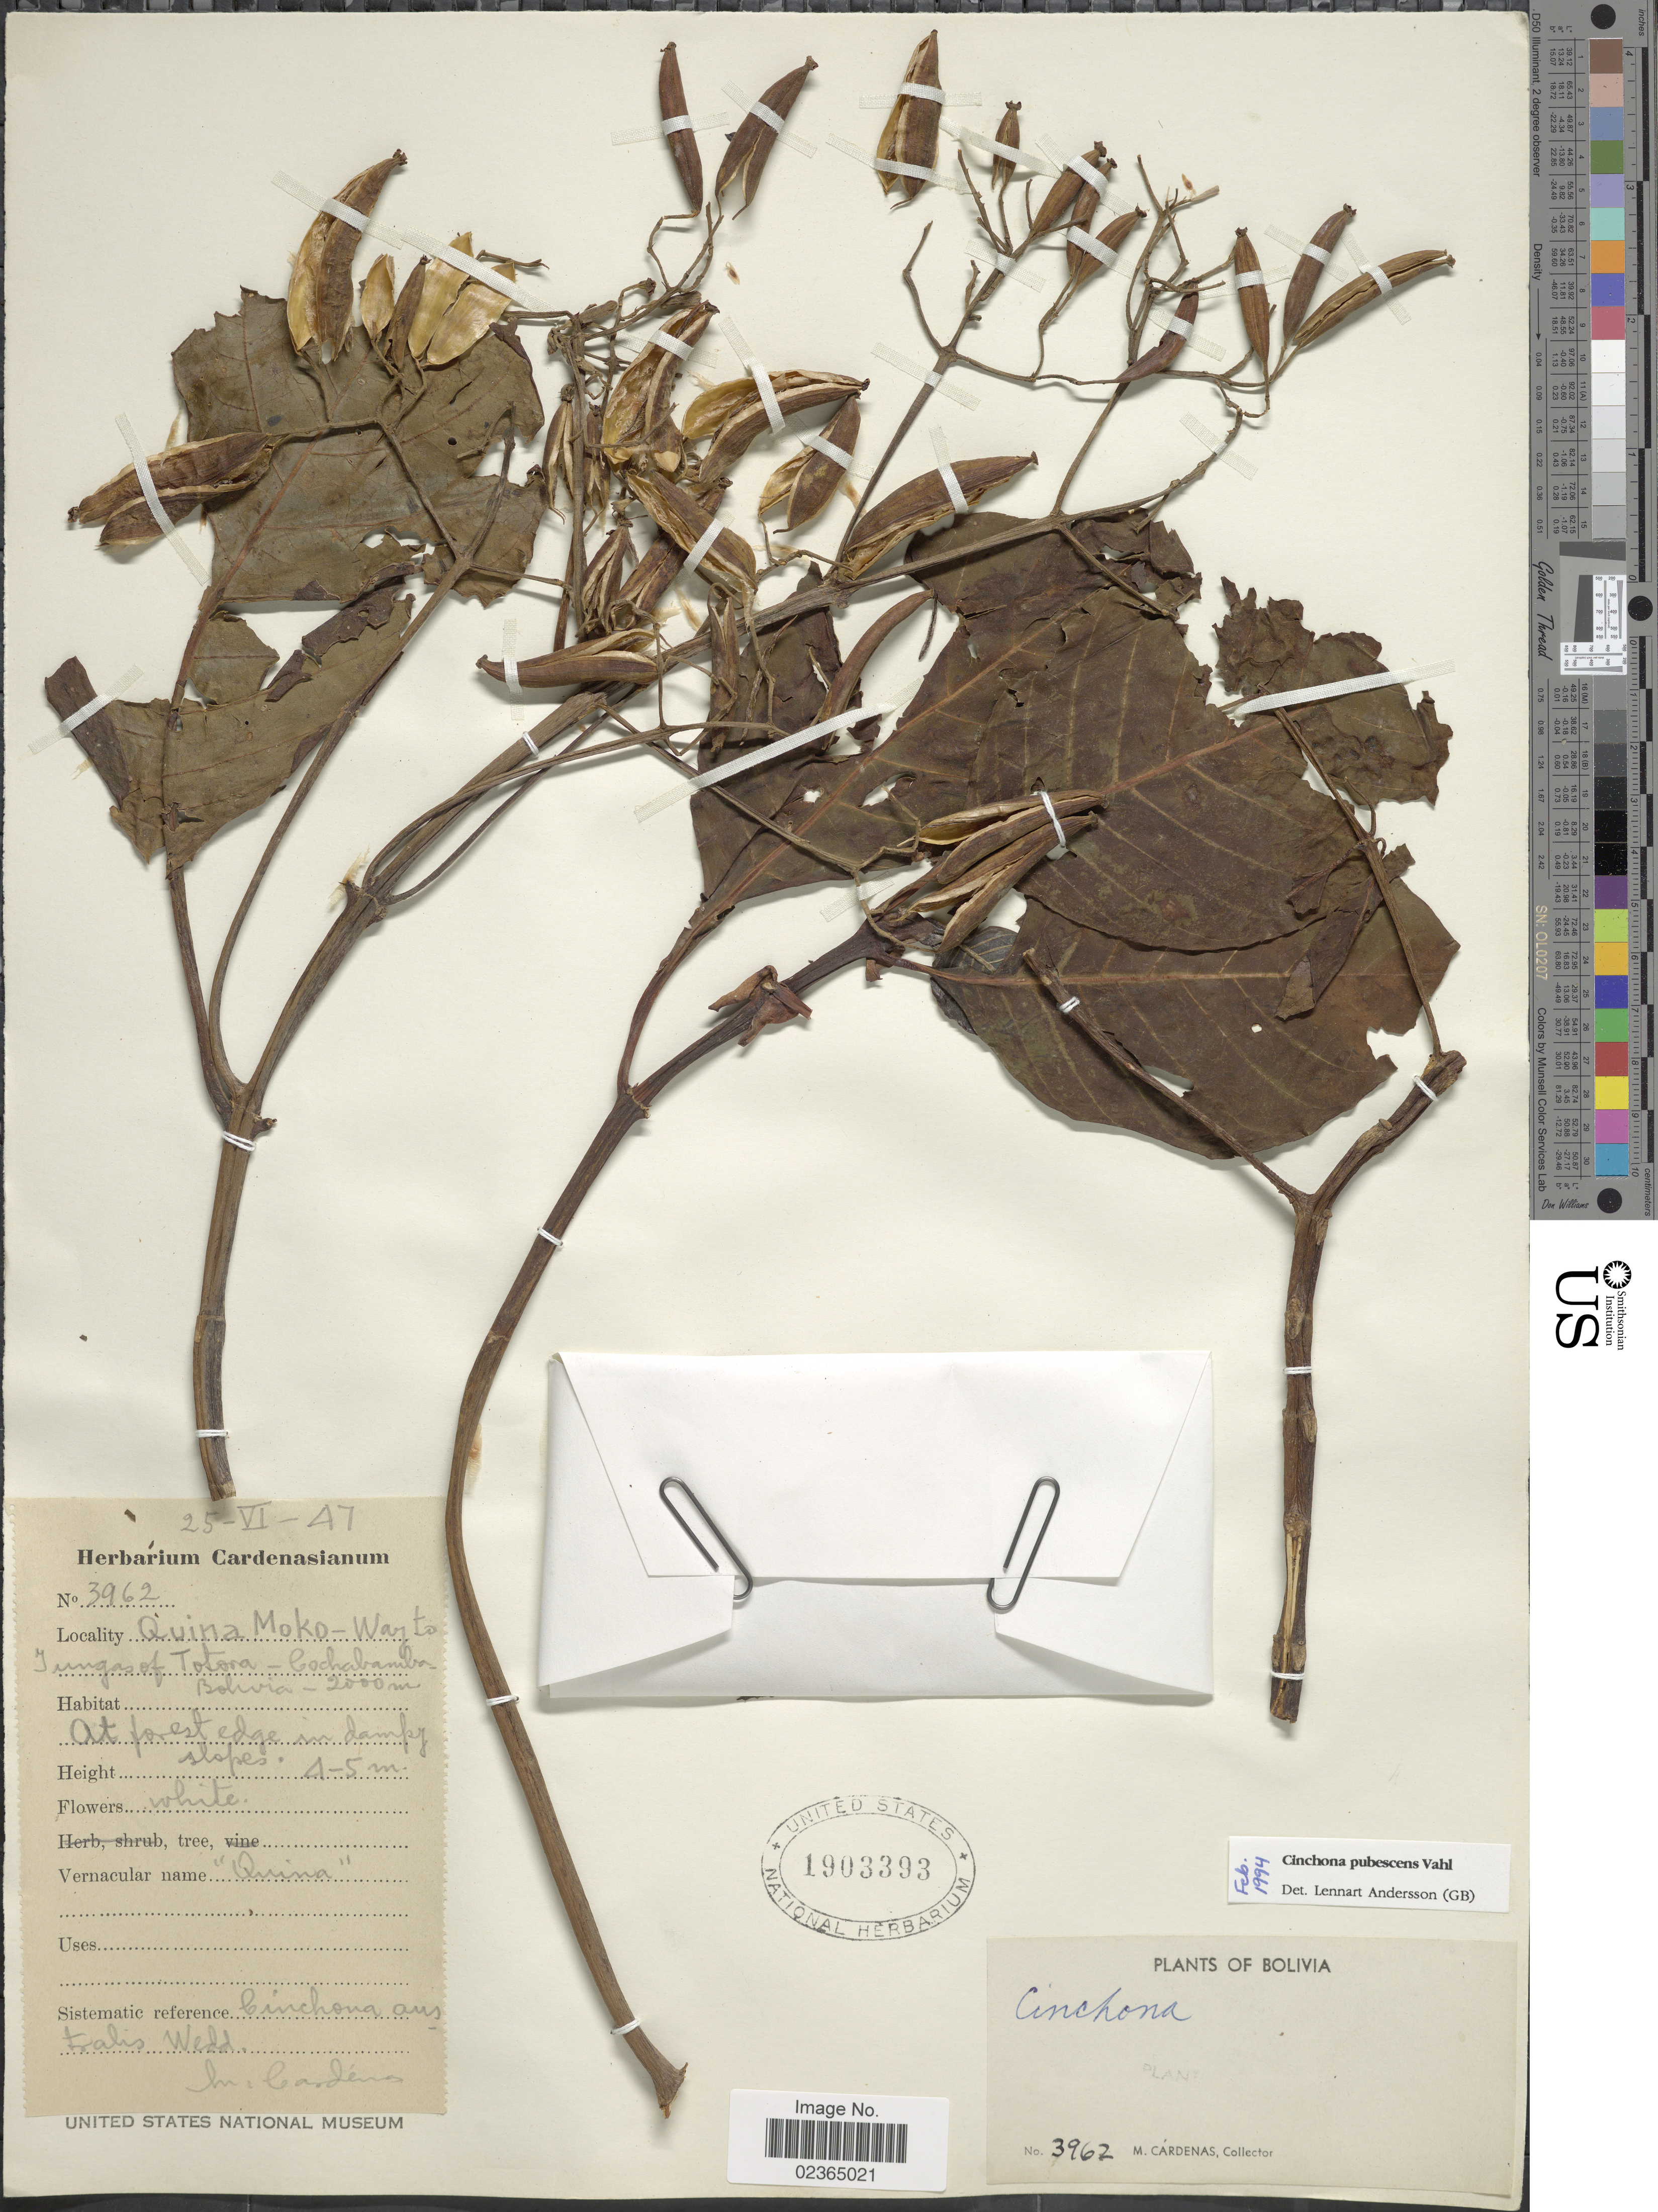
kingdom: Plantae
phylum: Tracheophyta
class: Magnoliopsida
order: Gentianales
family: Rubiaceae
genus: Cinchona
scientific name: Cinchona pubescens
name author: Vahl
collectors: M. Cárdenas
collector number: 3962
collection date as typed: Transcribed d/m/y: 25/6/47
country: Bolivia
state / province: Cochabamba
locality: Quina Moko-Wayto Yungas of Totora. At forest edge in dampy slope.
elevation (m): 2000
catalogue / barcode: US 1903393